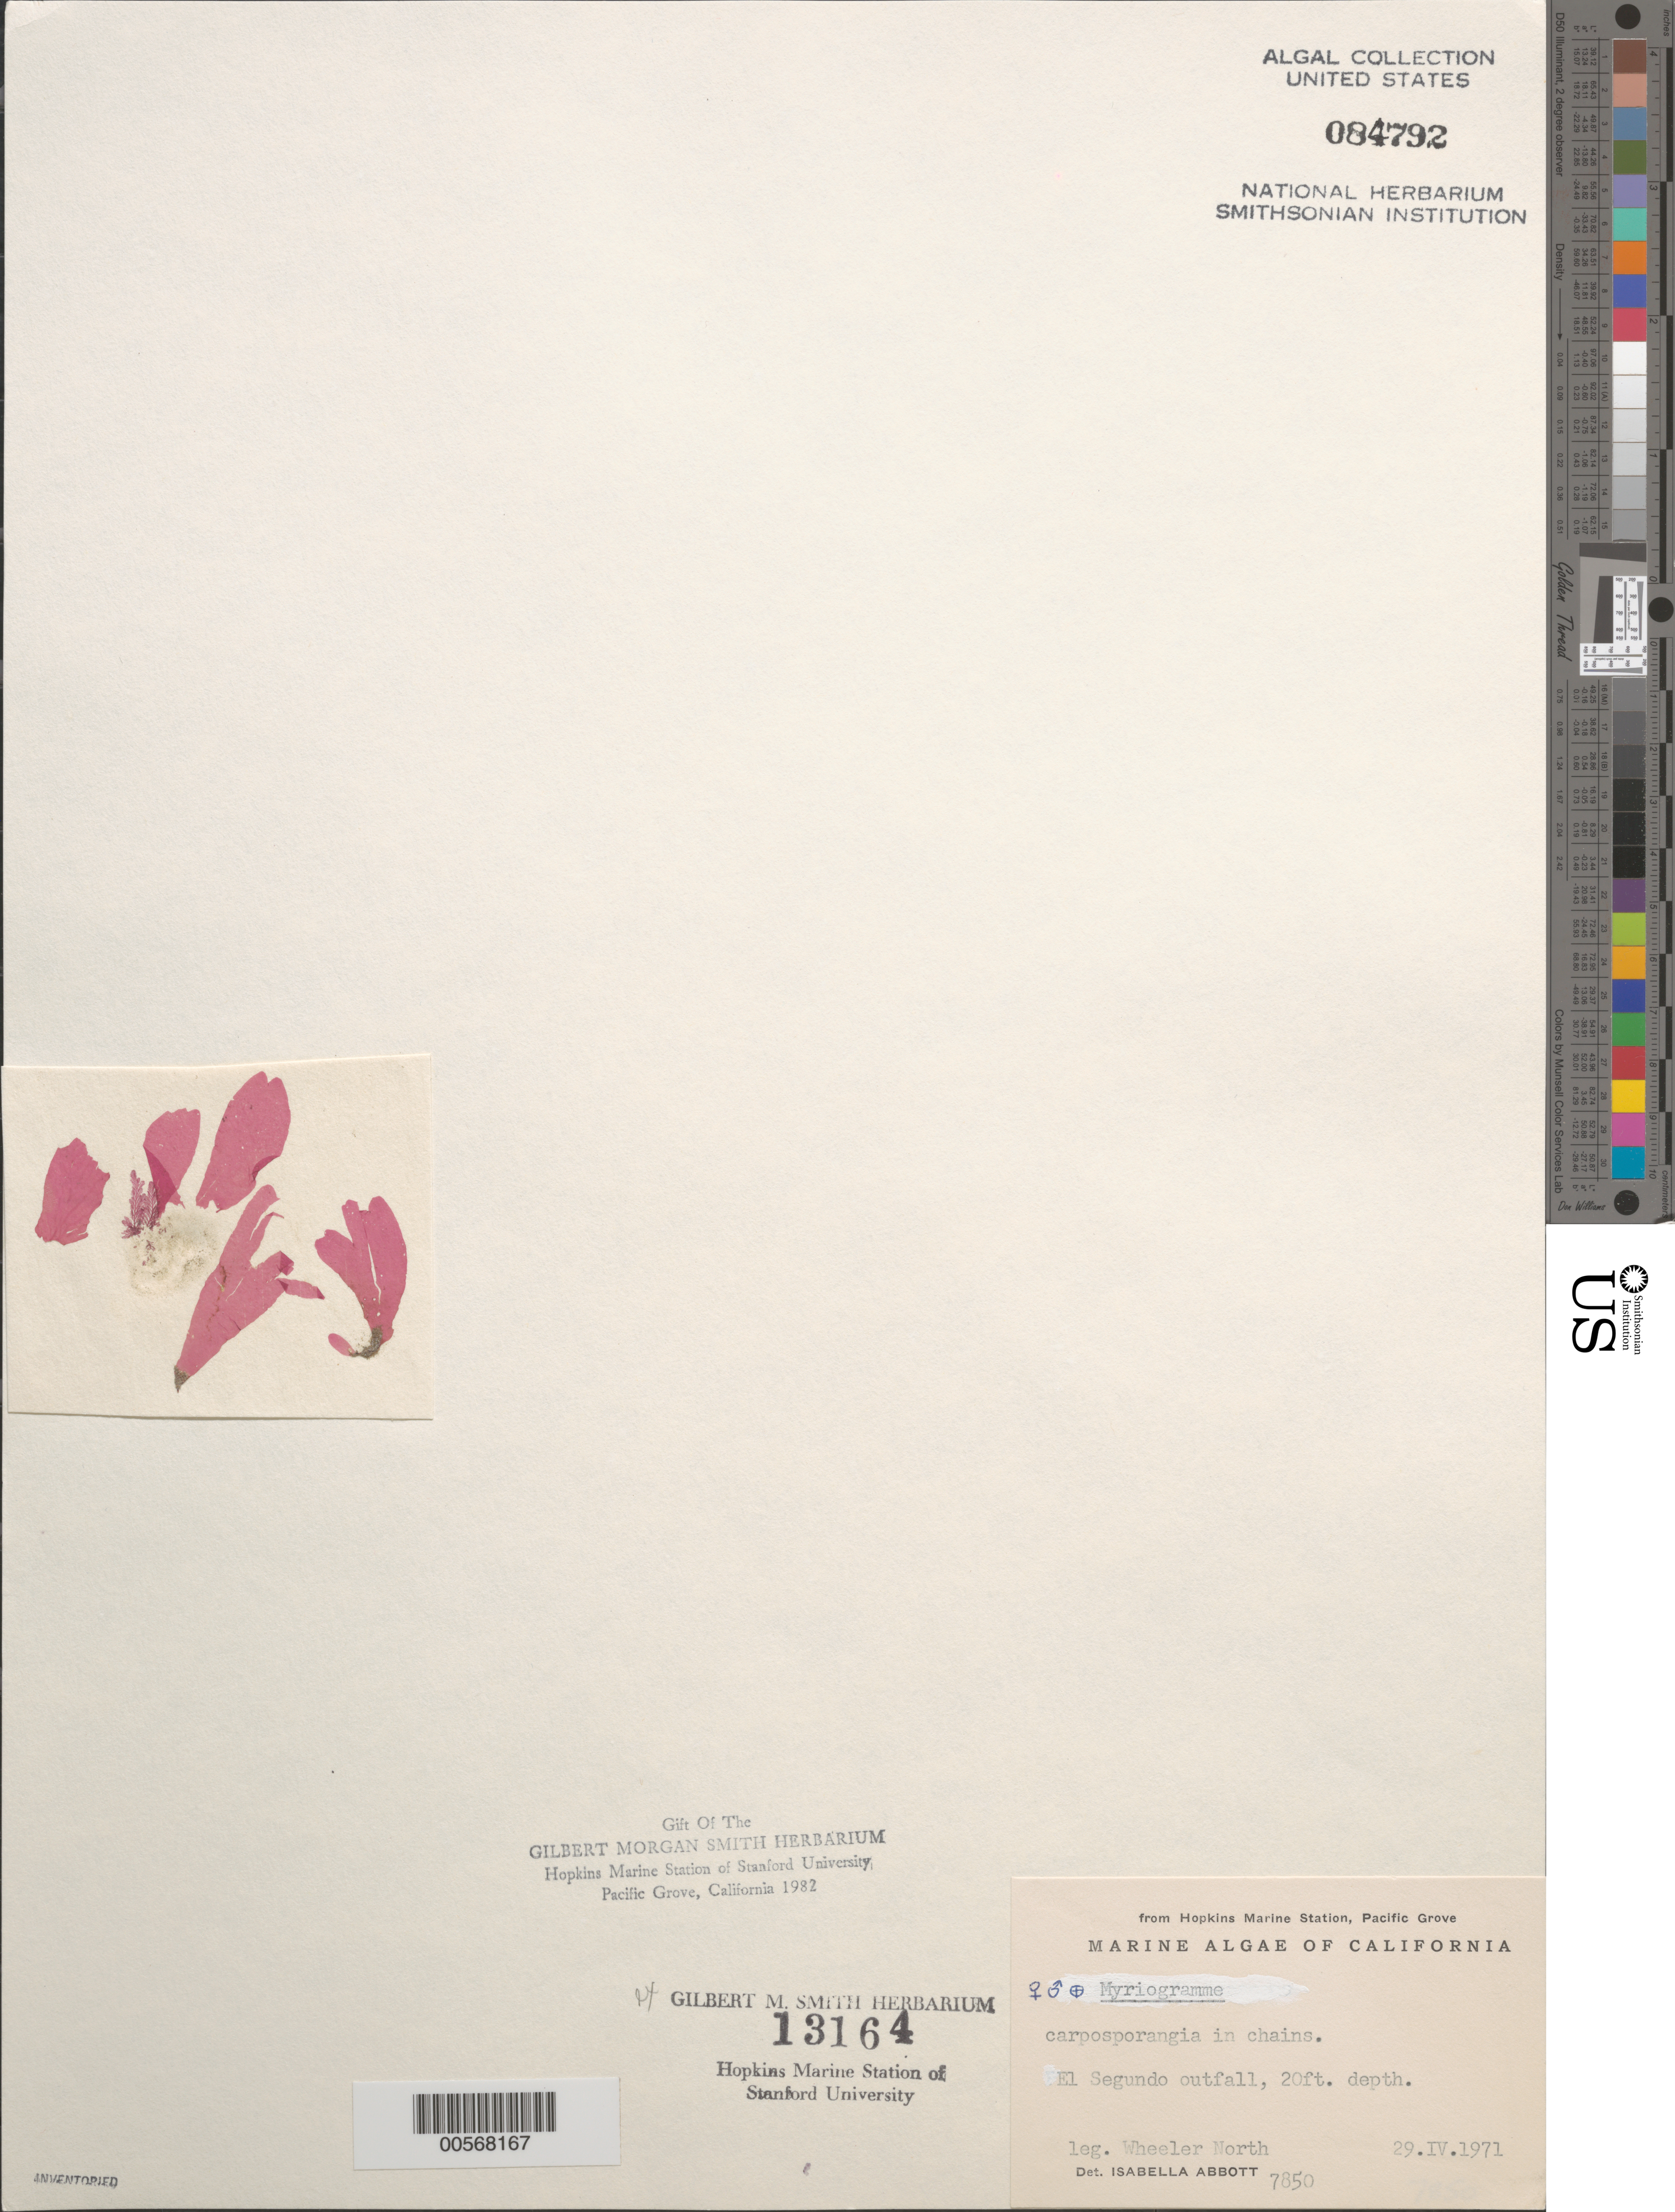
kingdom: Plantae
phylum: Rhodophyta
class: Florideophyceae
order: Ceramiales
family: Delesseriaceae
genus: Myriogramme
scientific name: Myriogramme sp.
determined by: Abbott, Isabella A.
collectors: W. North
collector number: IAA 7850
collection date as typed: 29 Apr 1971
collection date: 1971-04-29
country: United States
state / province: California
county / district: Los Angeles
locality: El Segundo outfall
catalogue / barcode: US 84792